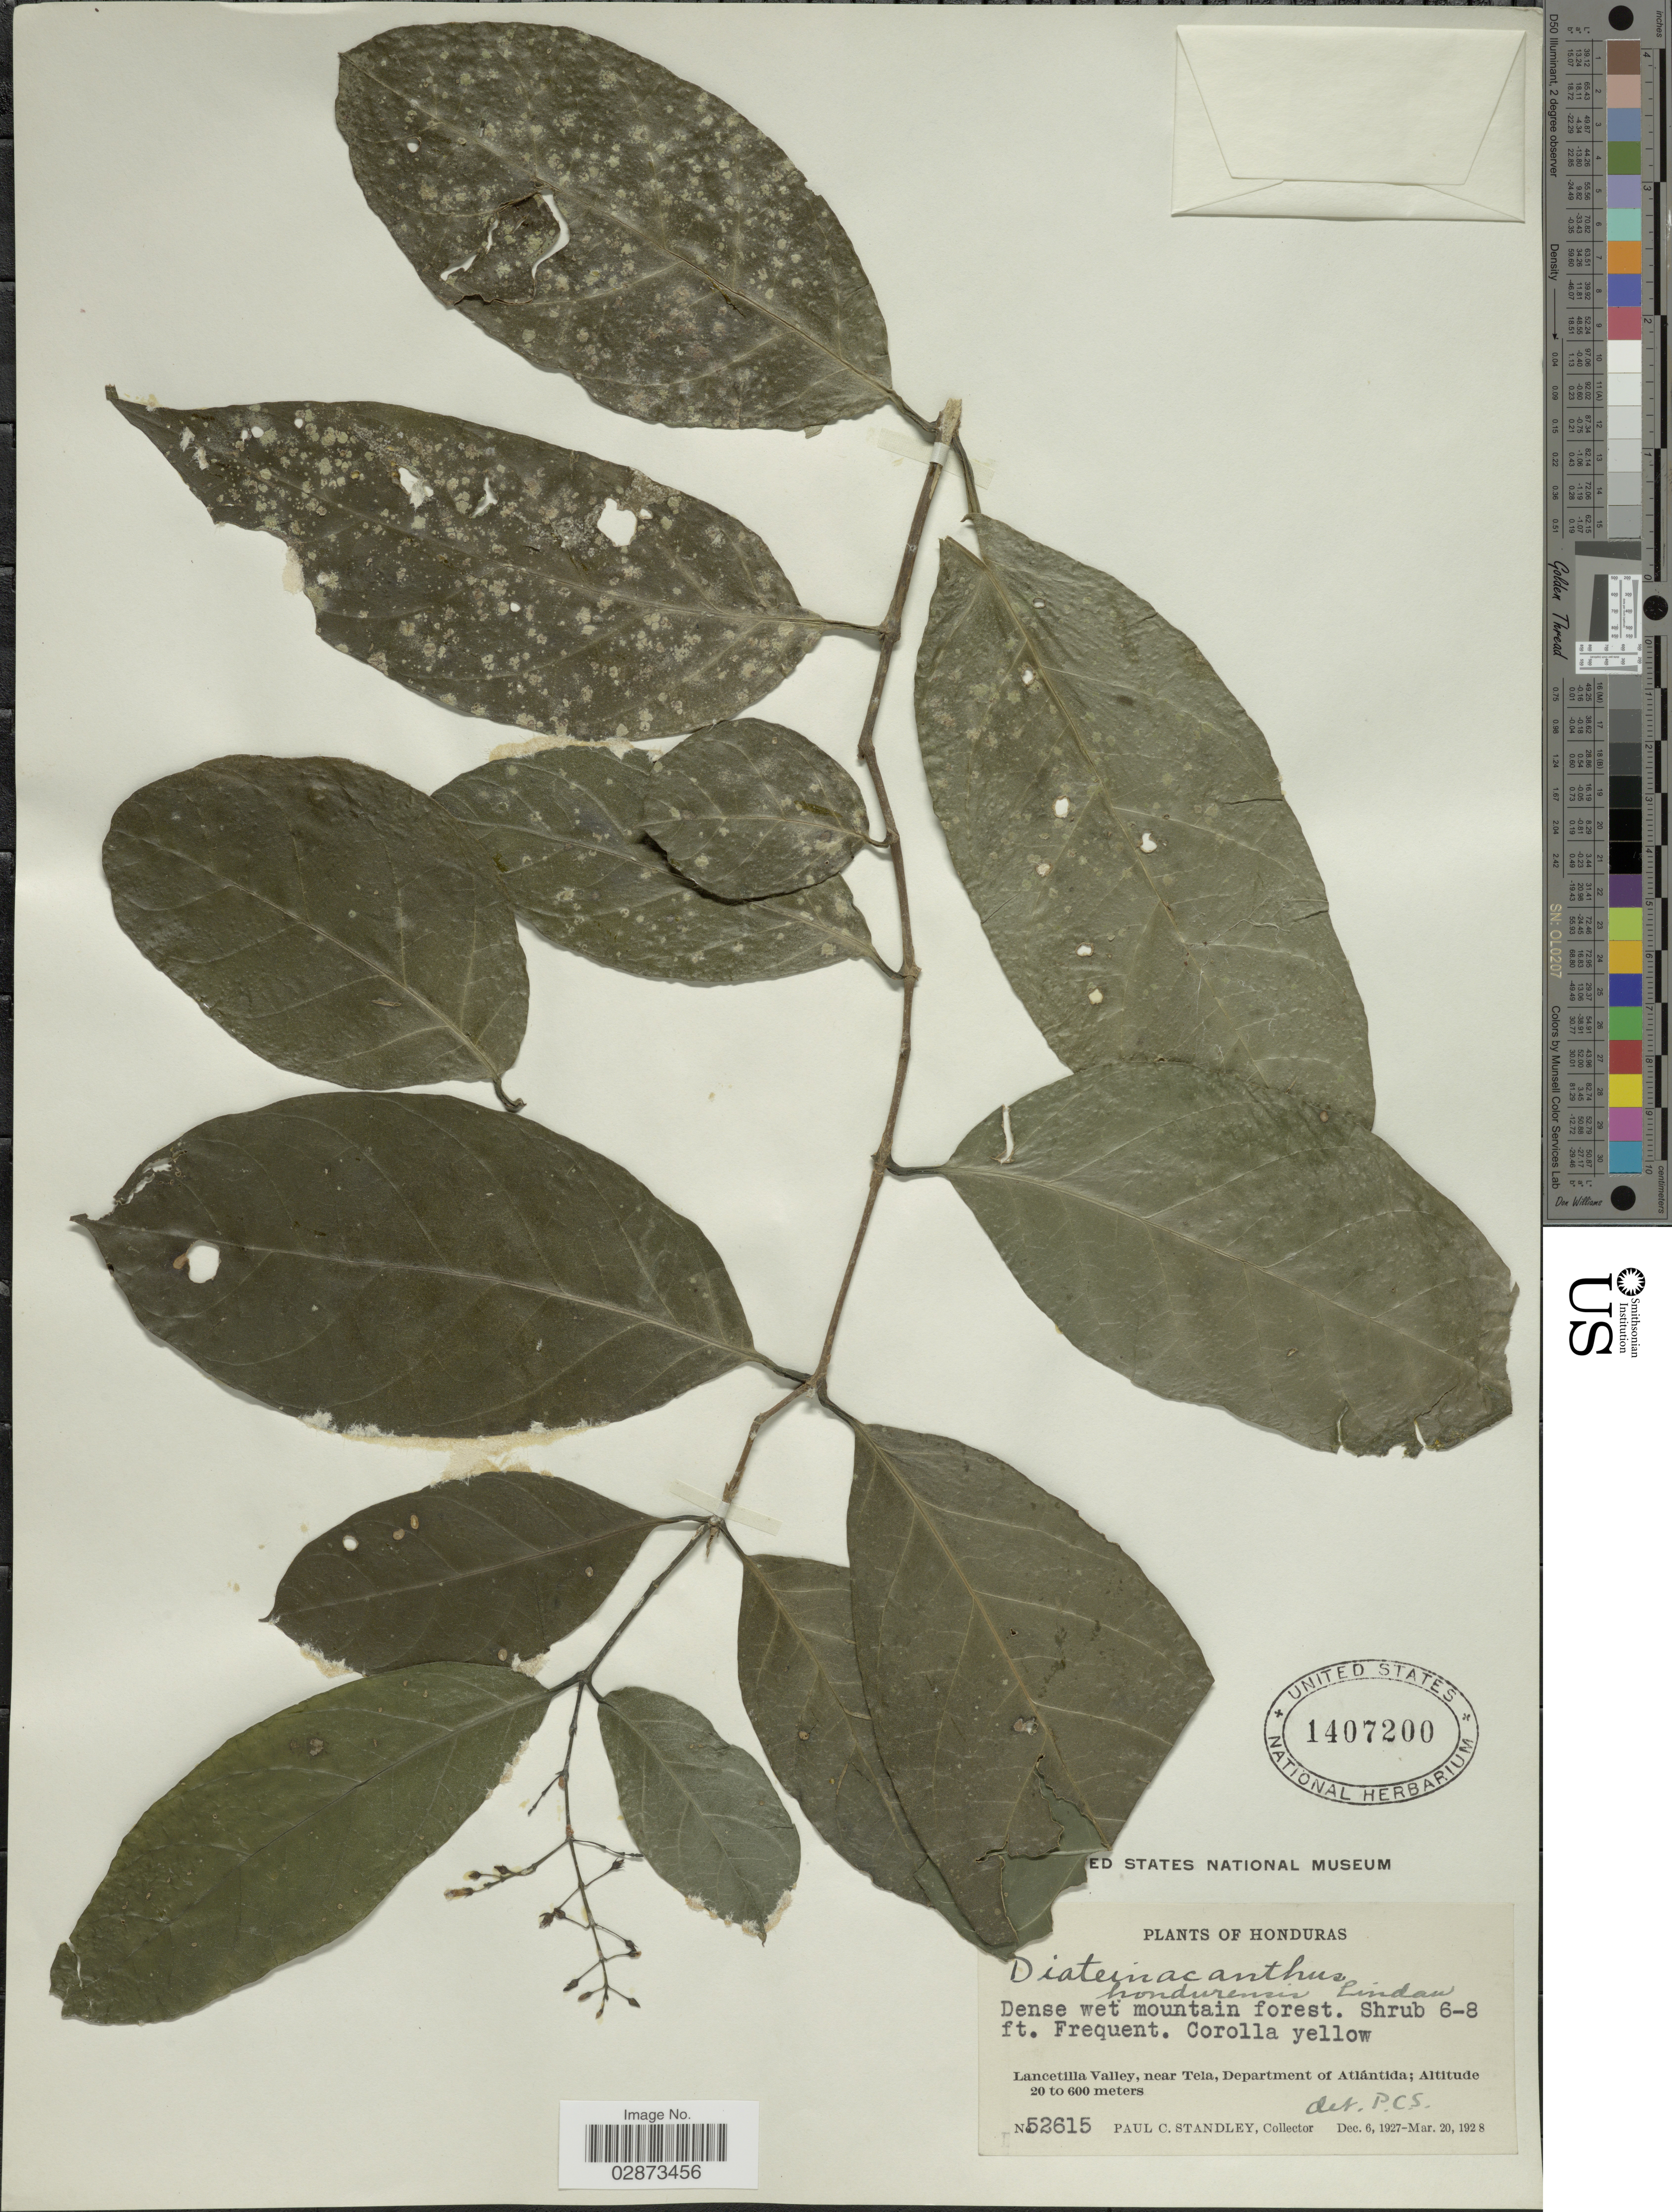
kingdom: Plantae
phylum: Tracheophyta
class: Magnoliopsida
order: Lamiales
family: Acanthaceae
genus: Odontonema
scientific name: Odontonema hondurensis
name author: (Lindau) D.N. Gibson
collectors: P. C. Standley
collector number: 52615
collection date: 1927-12-06/1928-03-20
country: Honduras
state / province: Atlántida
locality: Lancetilla Valley, near Tela, Department of Atlántida.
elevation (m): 20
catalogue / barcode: US 1407200